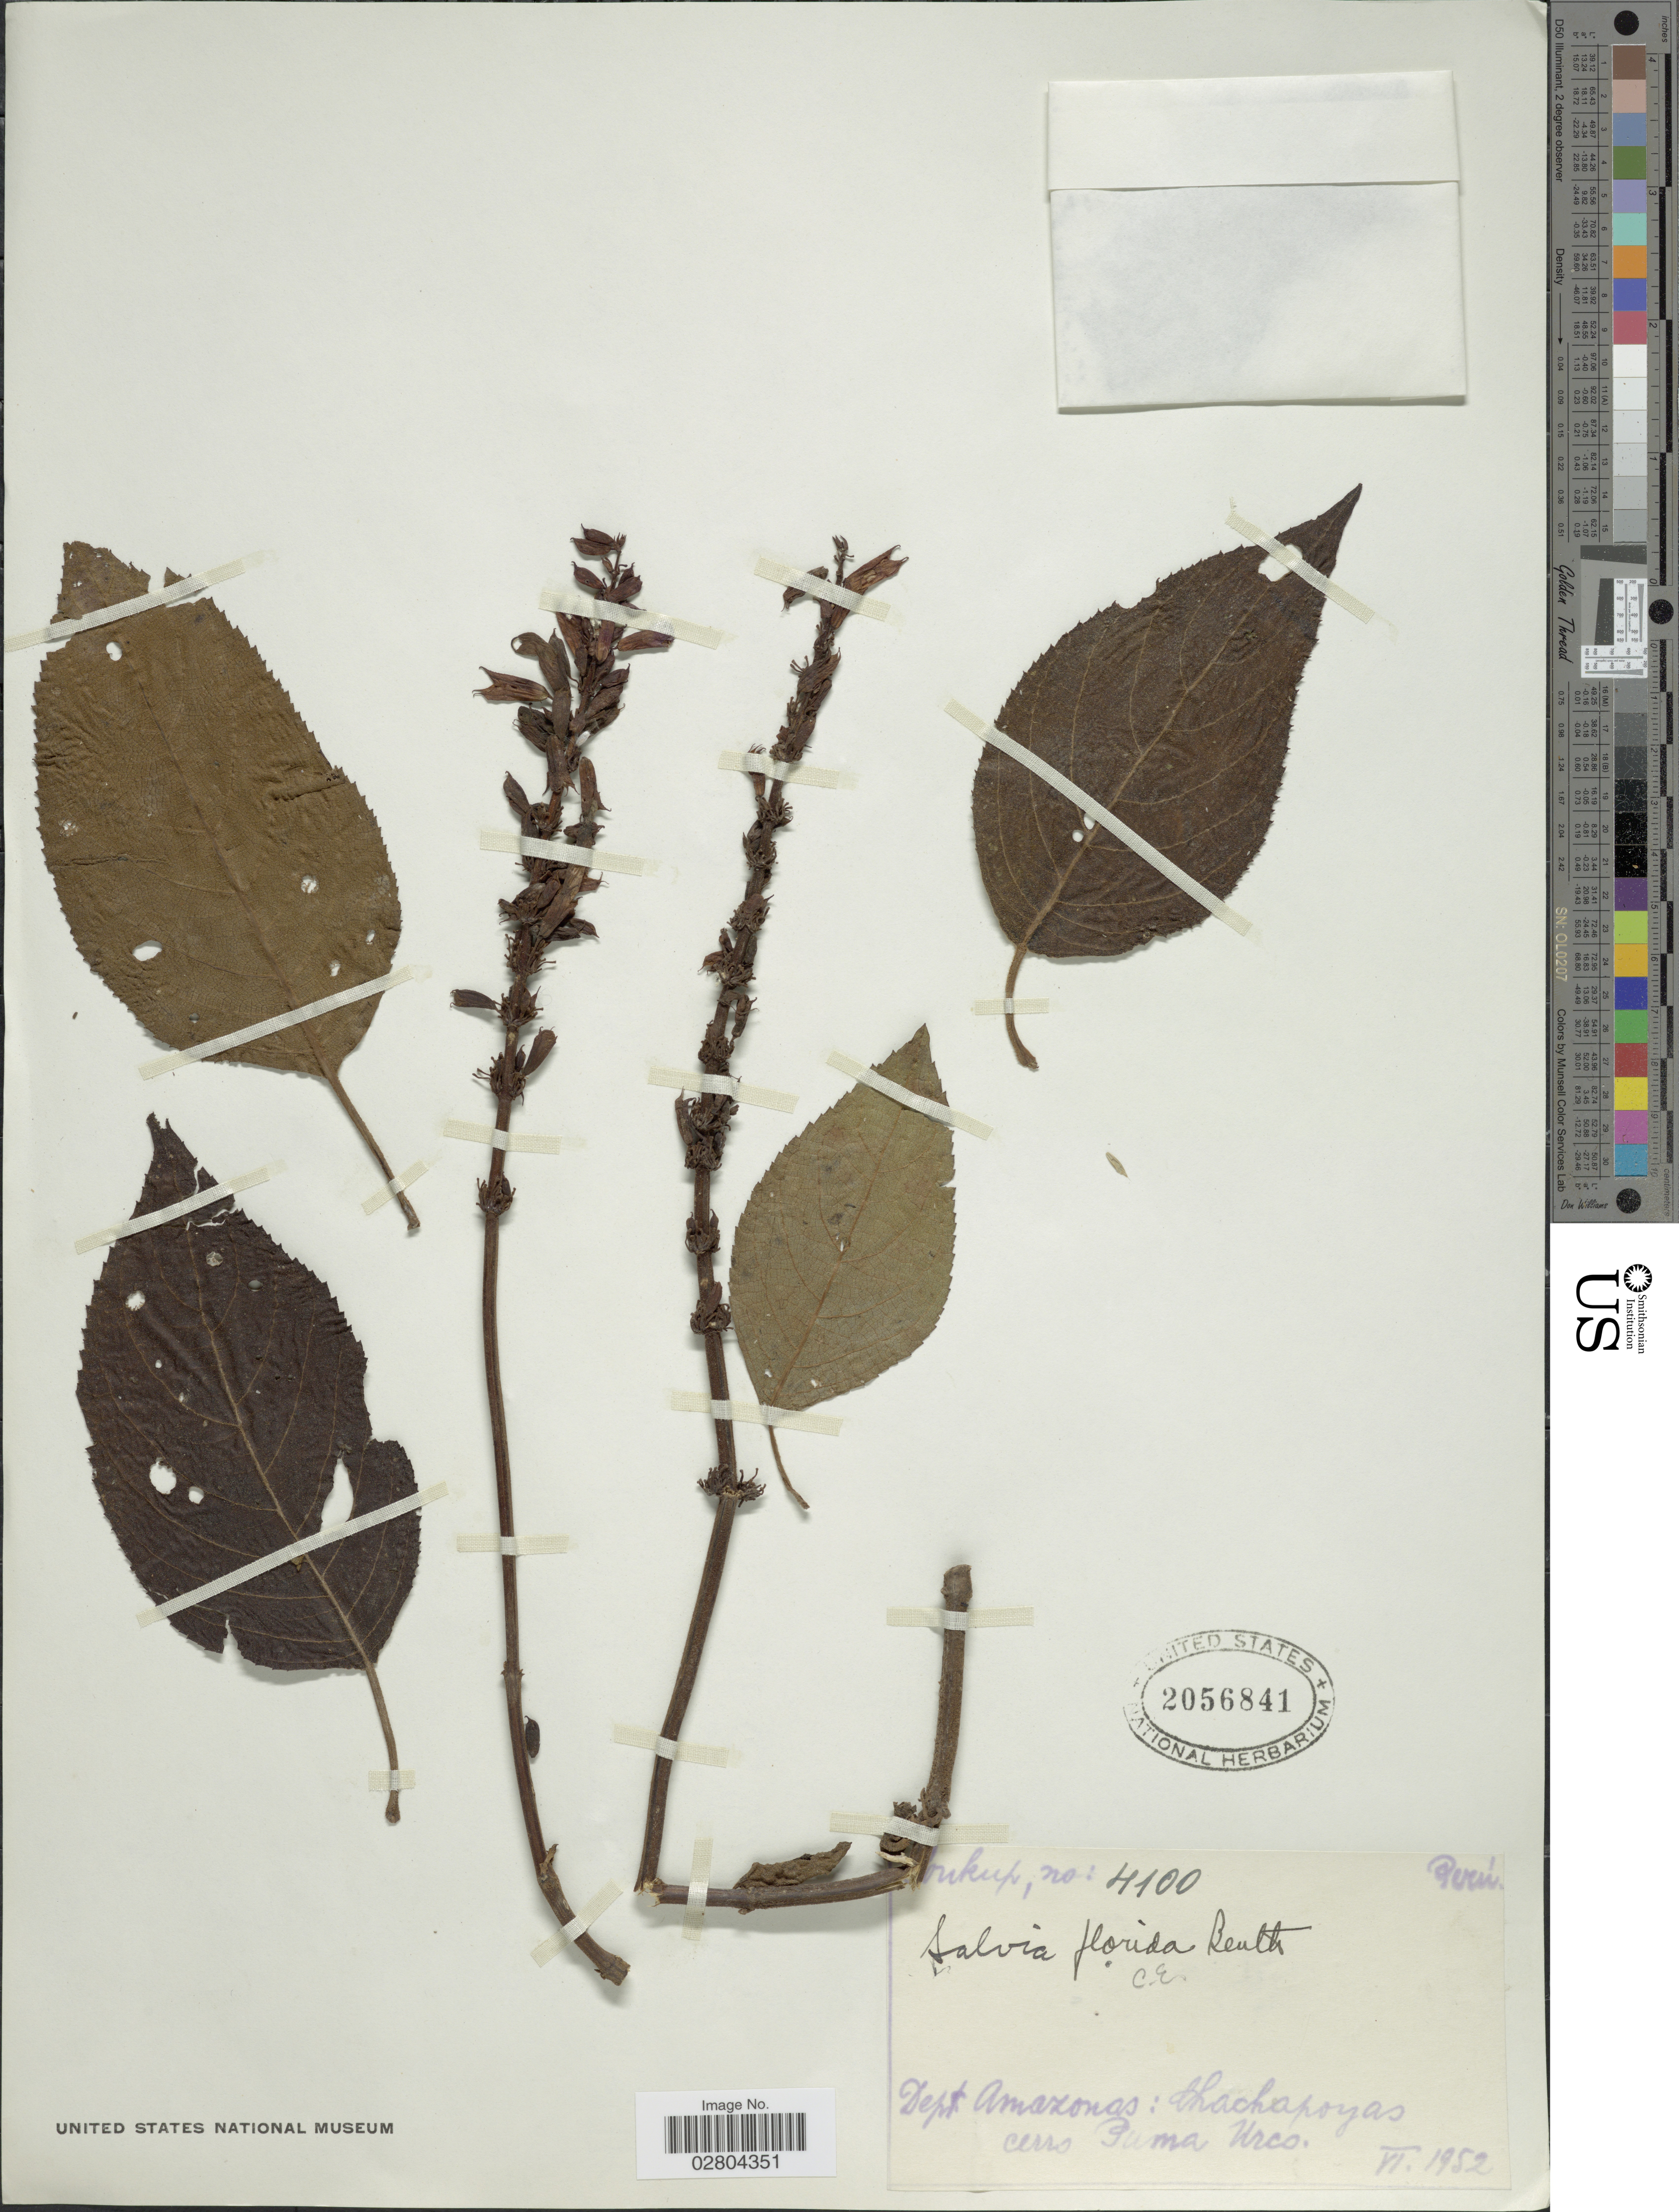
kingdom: Plantae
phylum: Tracheophyta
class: Magnoliopsida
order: Lamiales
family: Lamiaceae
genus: Salvia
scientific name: Salvia florida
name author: Benth.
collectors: -- Soukup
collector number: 4100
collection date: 1952-06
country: Peru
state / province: Amazonas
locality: Dept Amazonas: Chachapoyas cerro Puma Urco.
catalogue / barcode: US 2056841